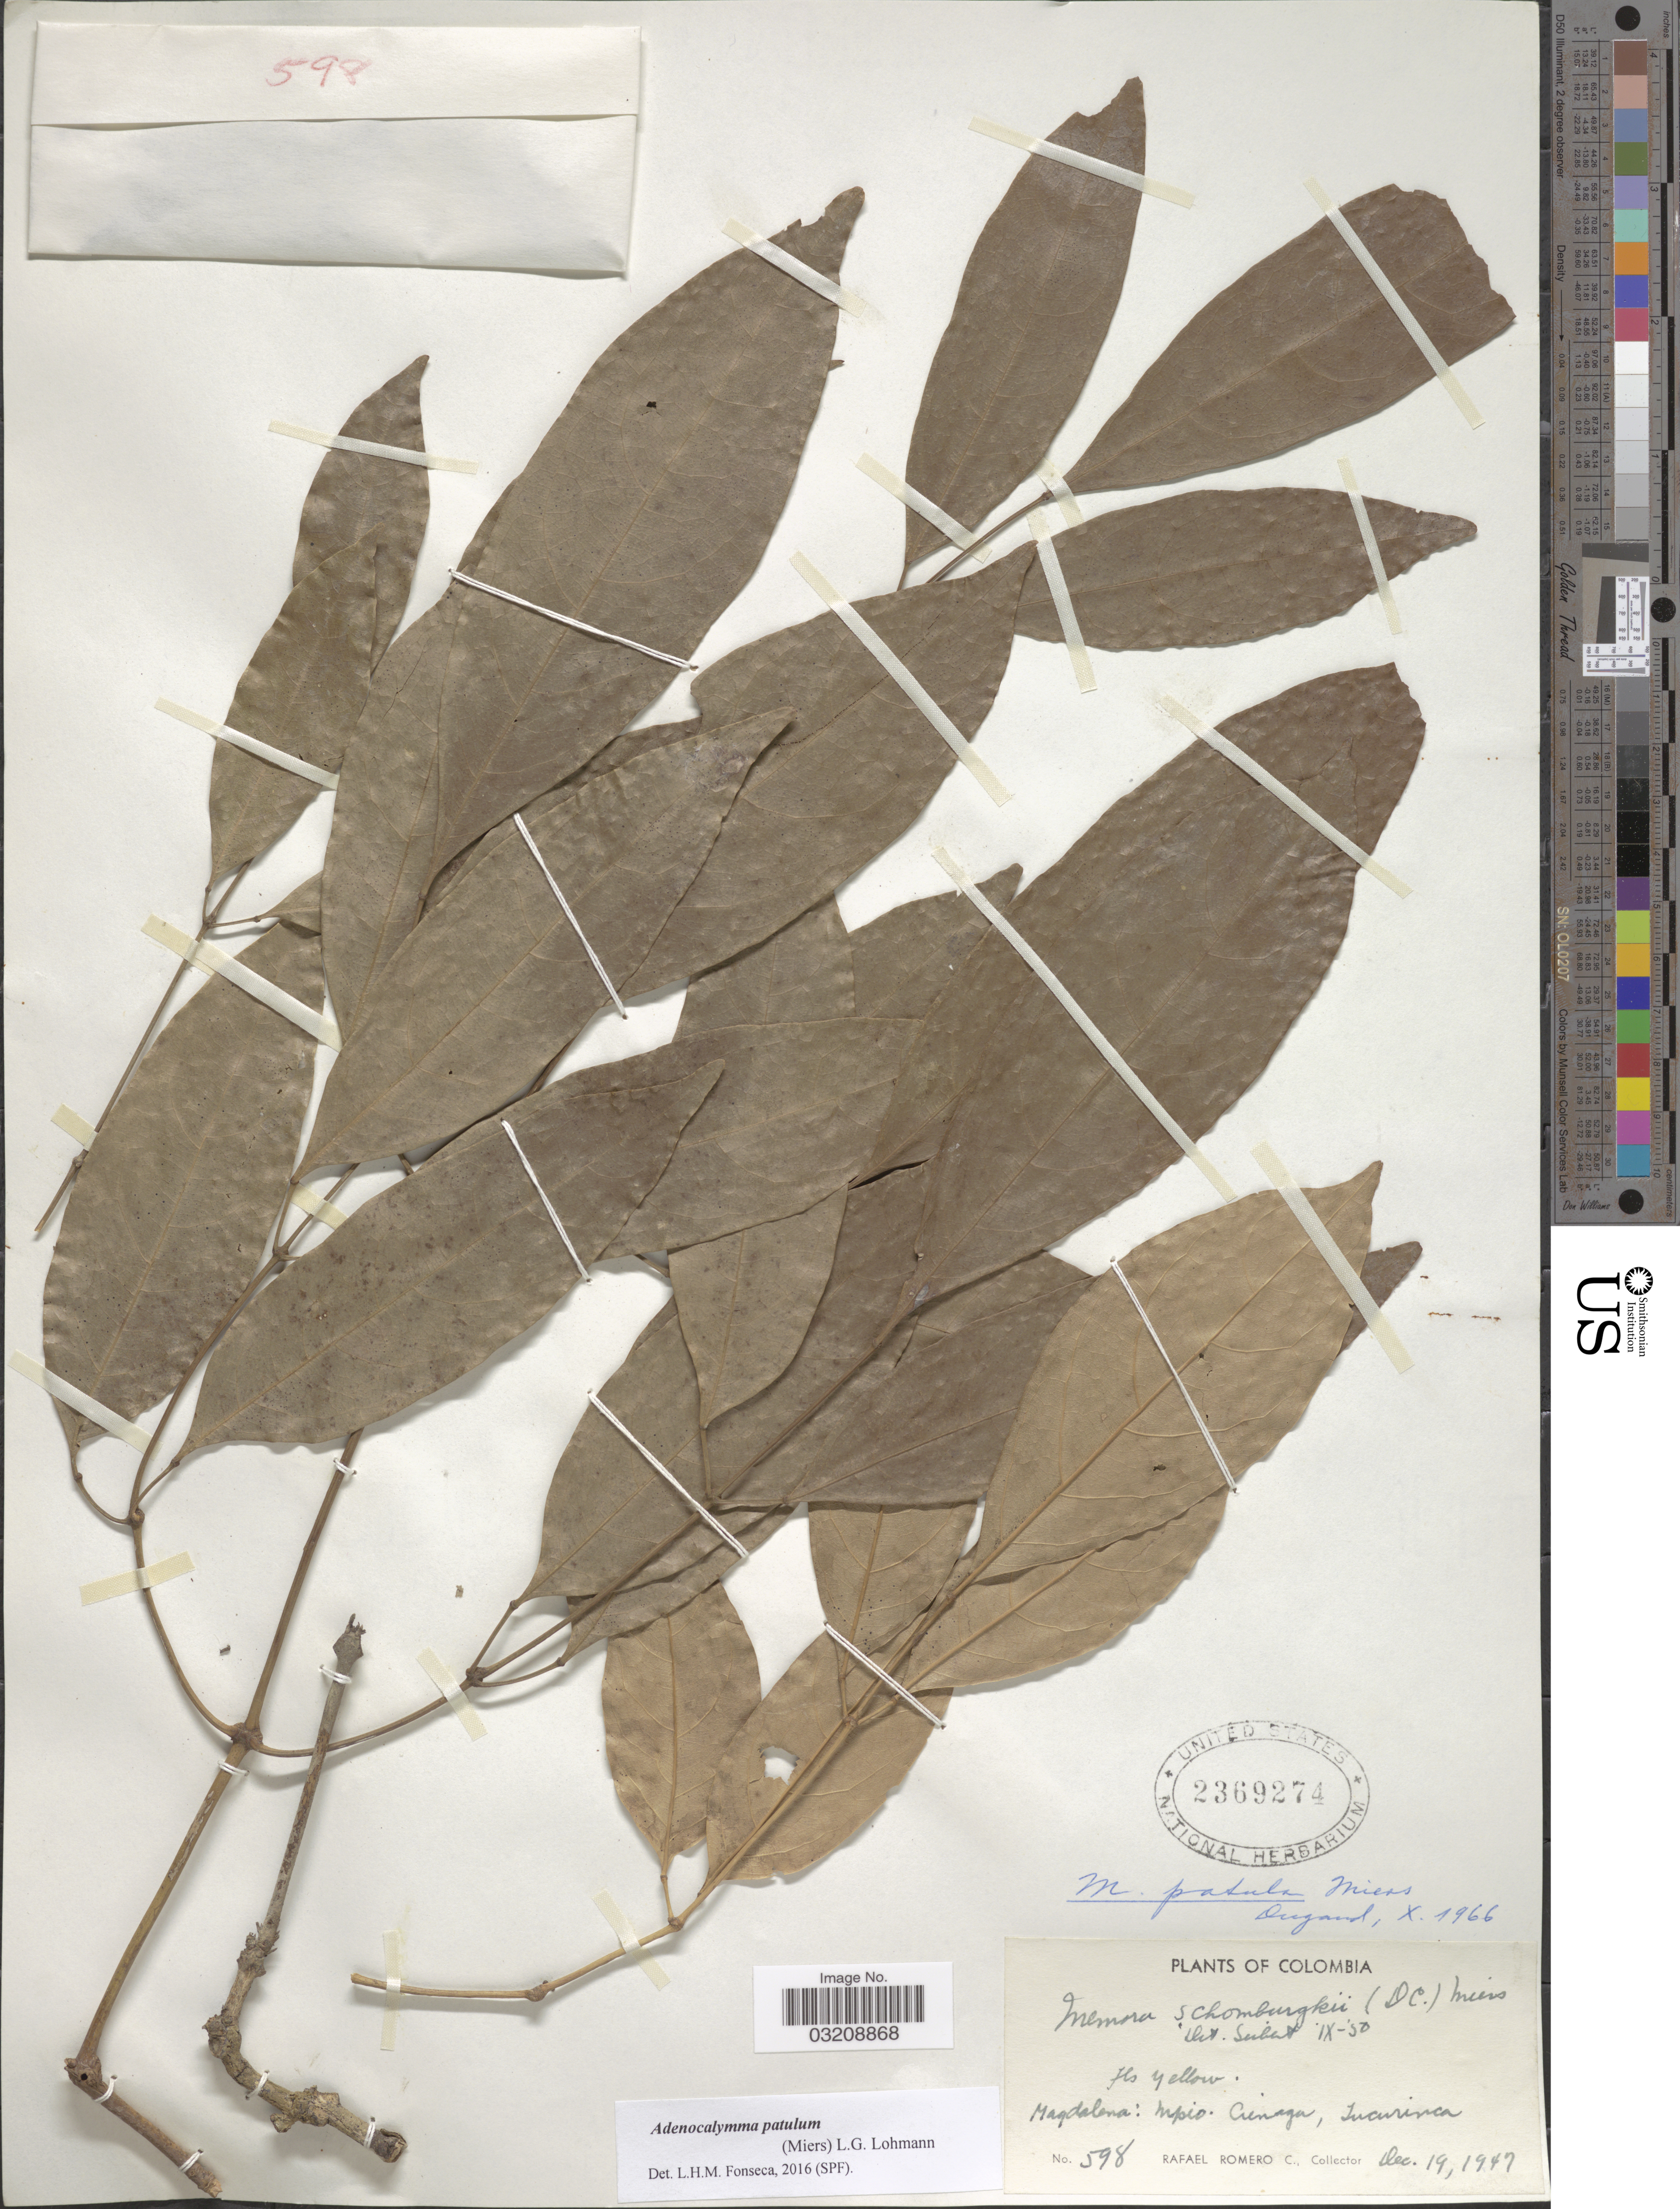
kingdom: Plantae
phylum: Tracheophyta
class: Magnoliopsida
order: Lamiales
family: Bignoniaceae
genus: Adenocalymma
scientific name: Adenocalymma patulum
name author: (Miers) L.G. Lohmann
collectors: R. Romero Castañeda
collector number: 598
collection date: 1947-12-19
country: Colombia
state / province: Magdalena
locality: Mpio. Cienaga, Tucurinca.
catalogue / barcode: US 2369274